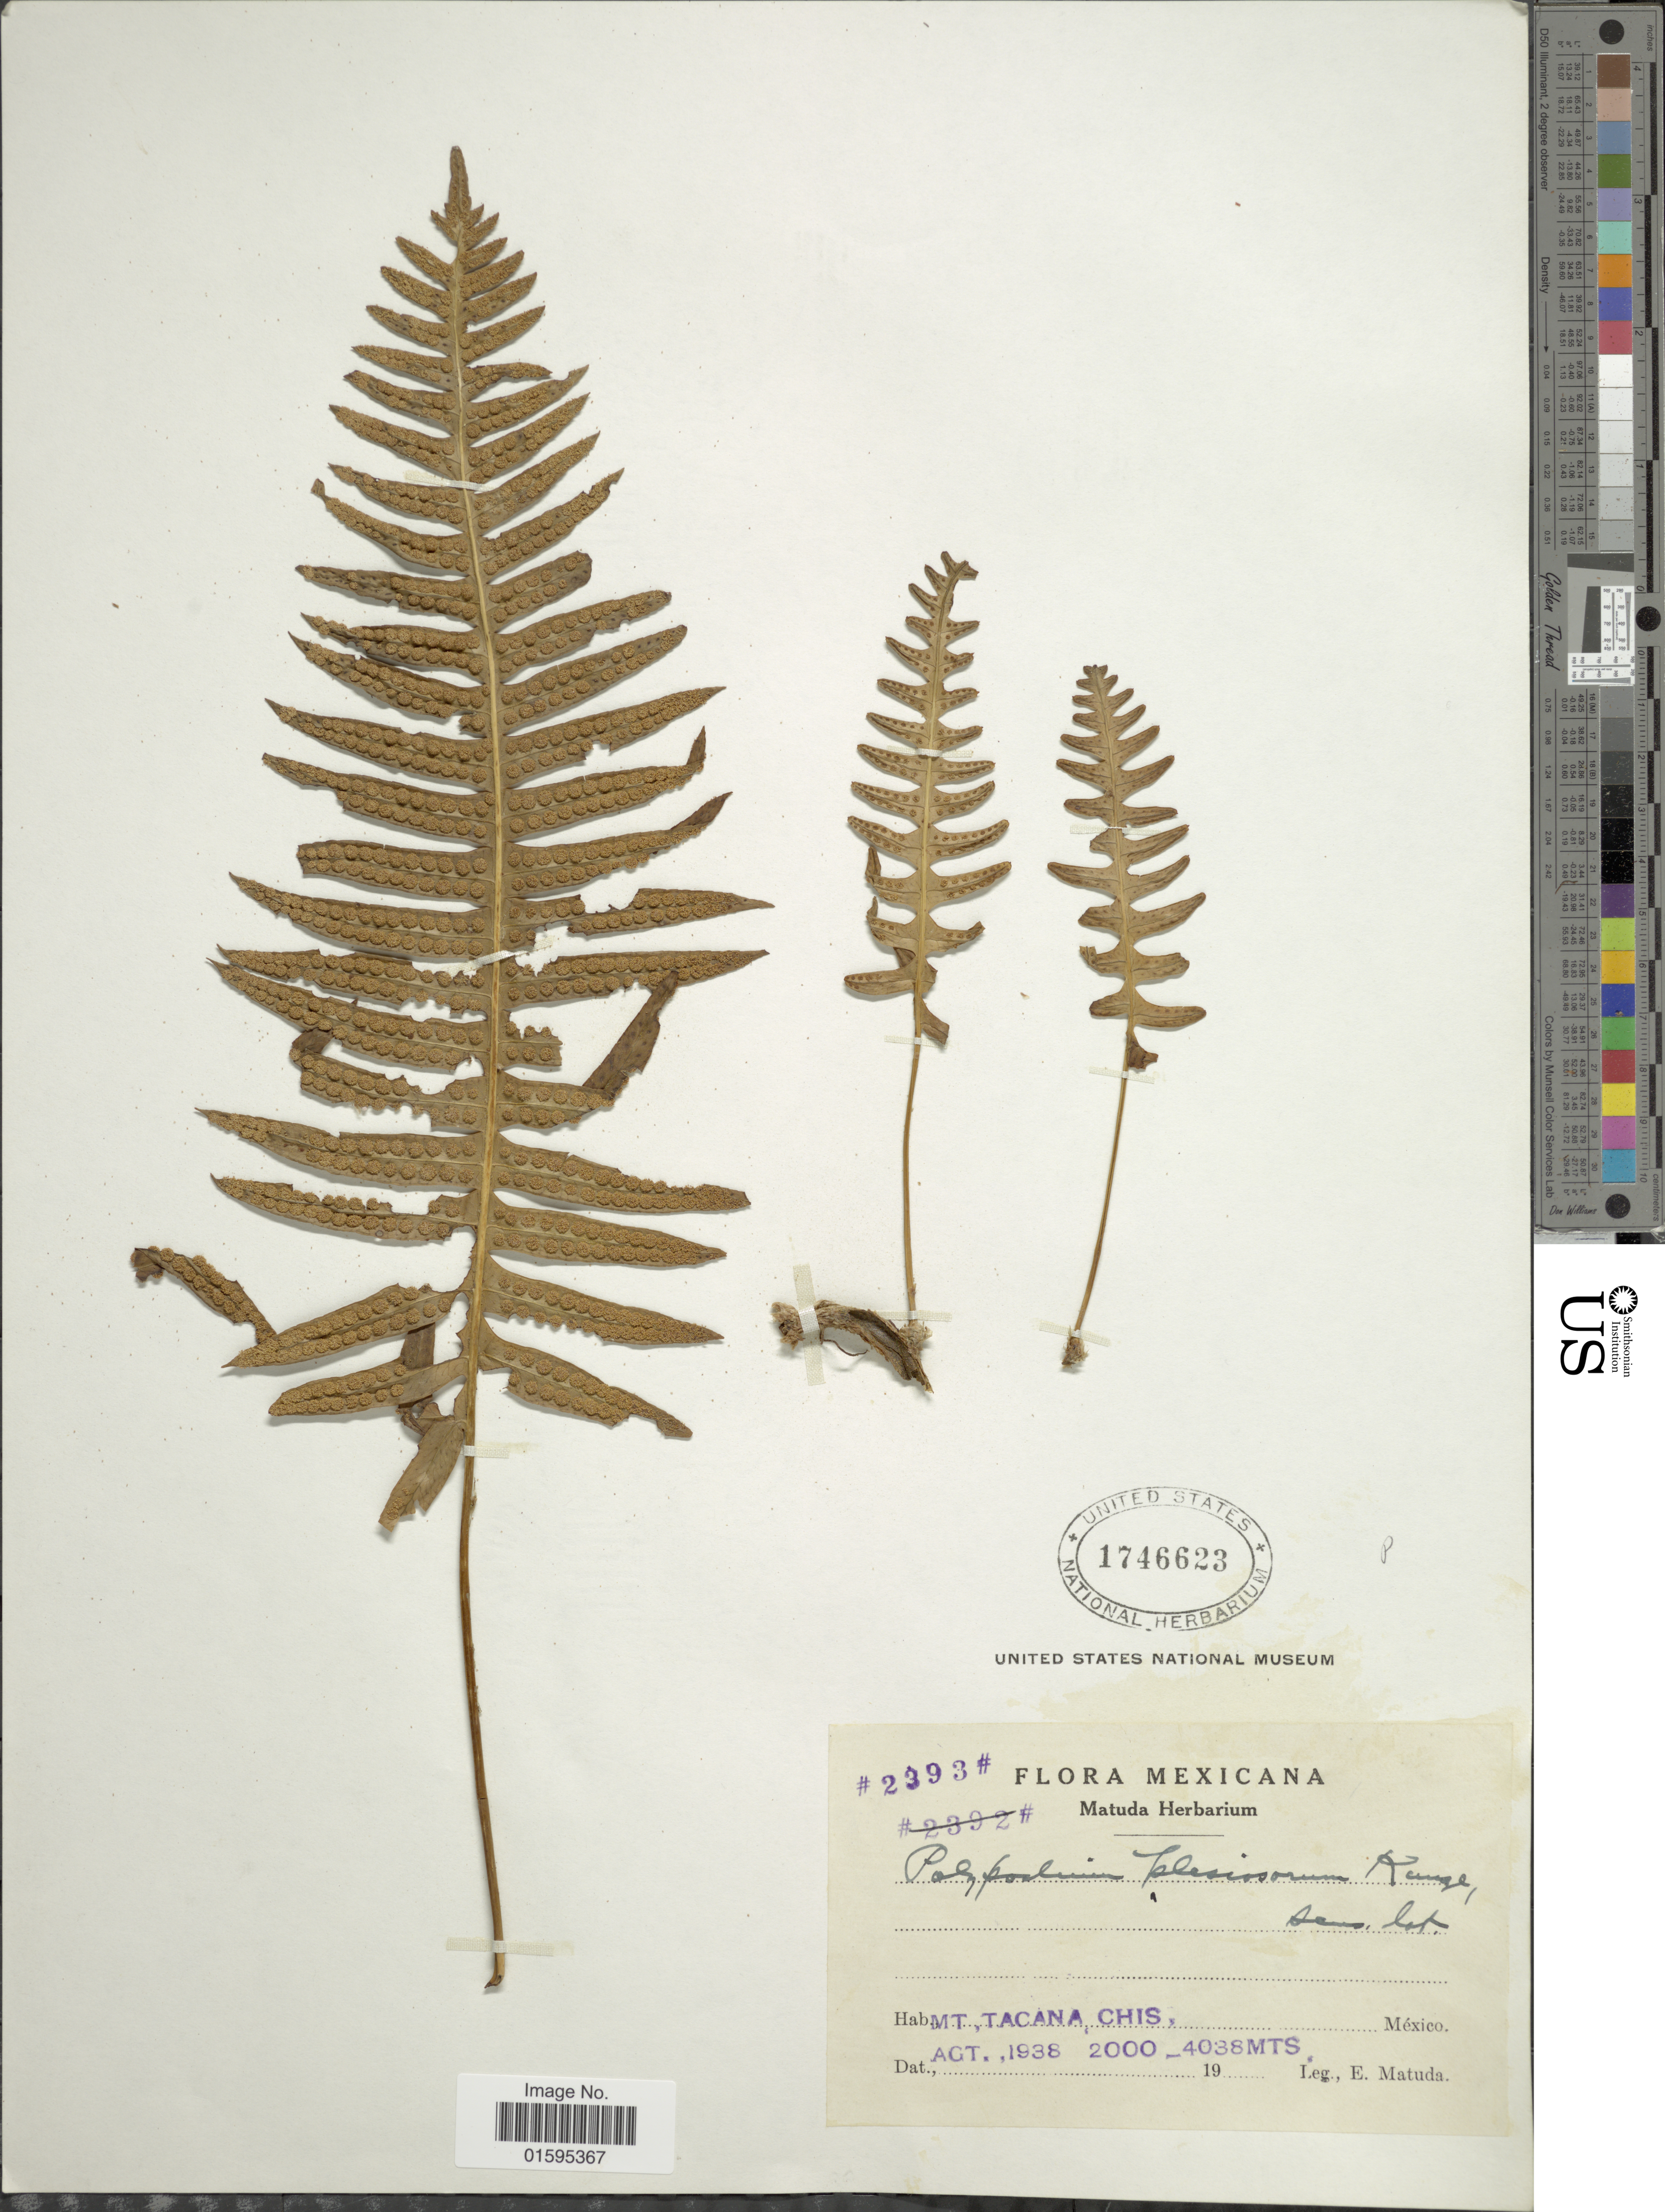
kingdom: Plantae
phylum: Tracheophyta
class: Polypodiopsida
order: Polypodiales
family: Polypodiaceae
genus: Polypodium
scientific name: Polypodium plesiosorum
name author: Kunze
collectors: E. Matuda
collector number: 2393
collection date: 1938-08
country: Mexico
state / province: Chiapas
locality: Mt. Tacana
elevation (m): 2000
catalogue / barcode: US 1746623